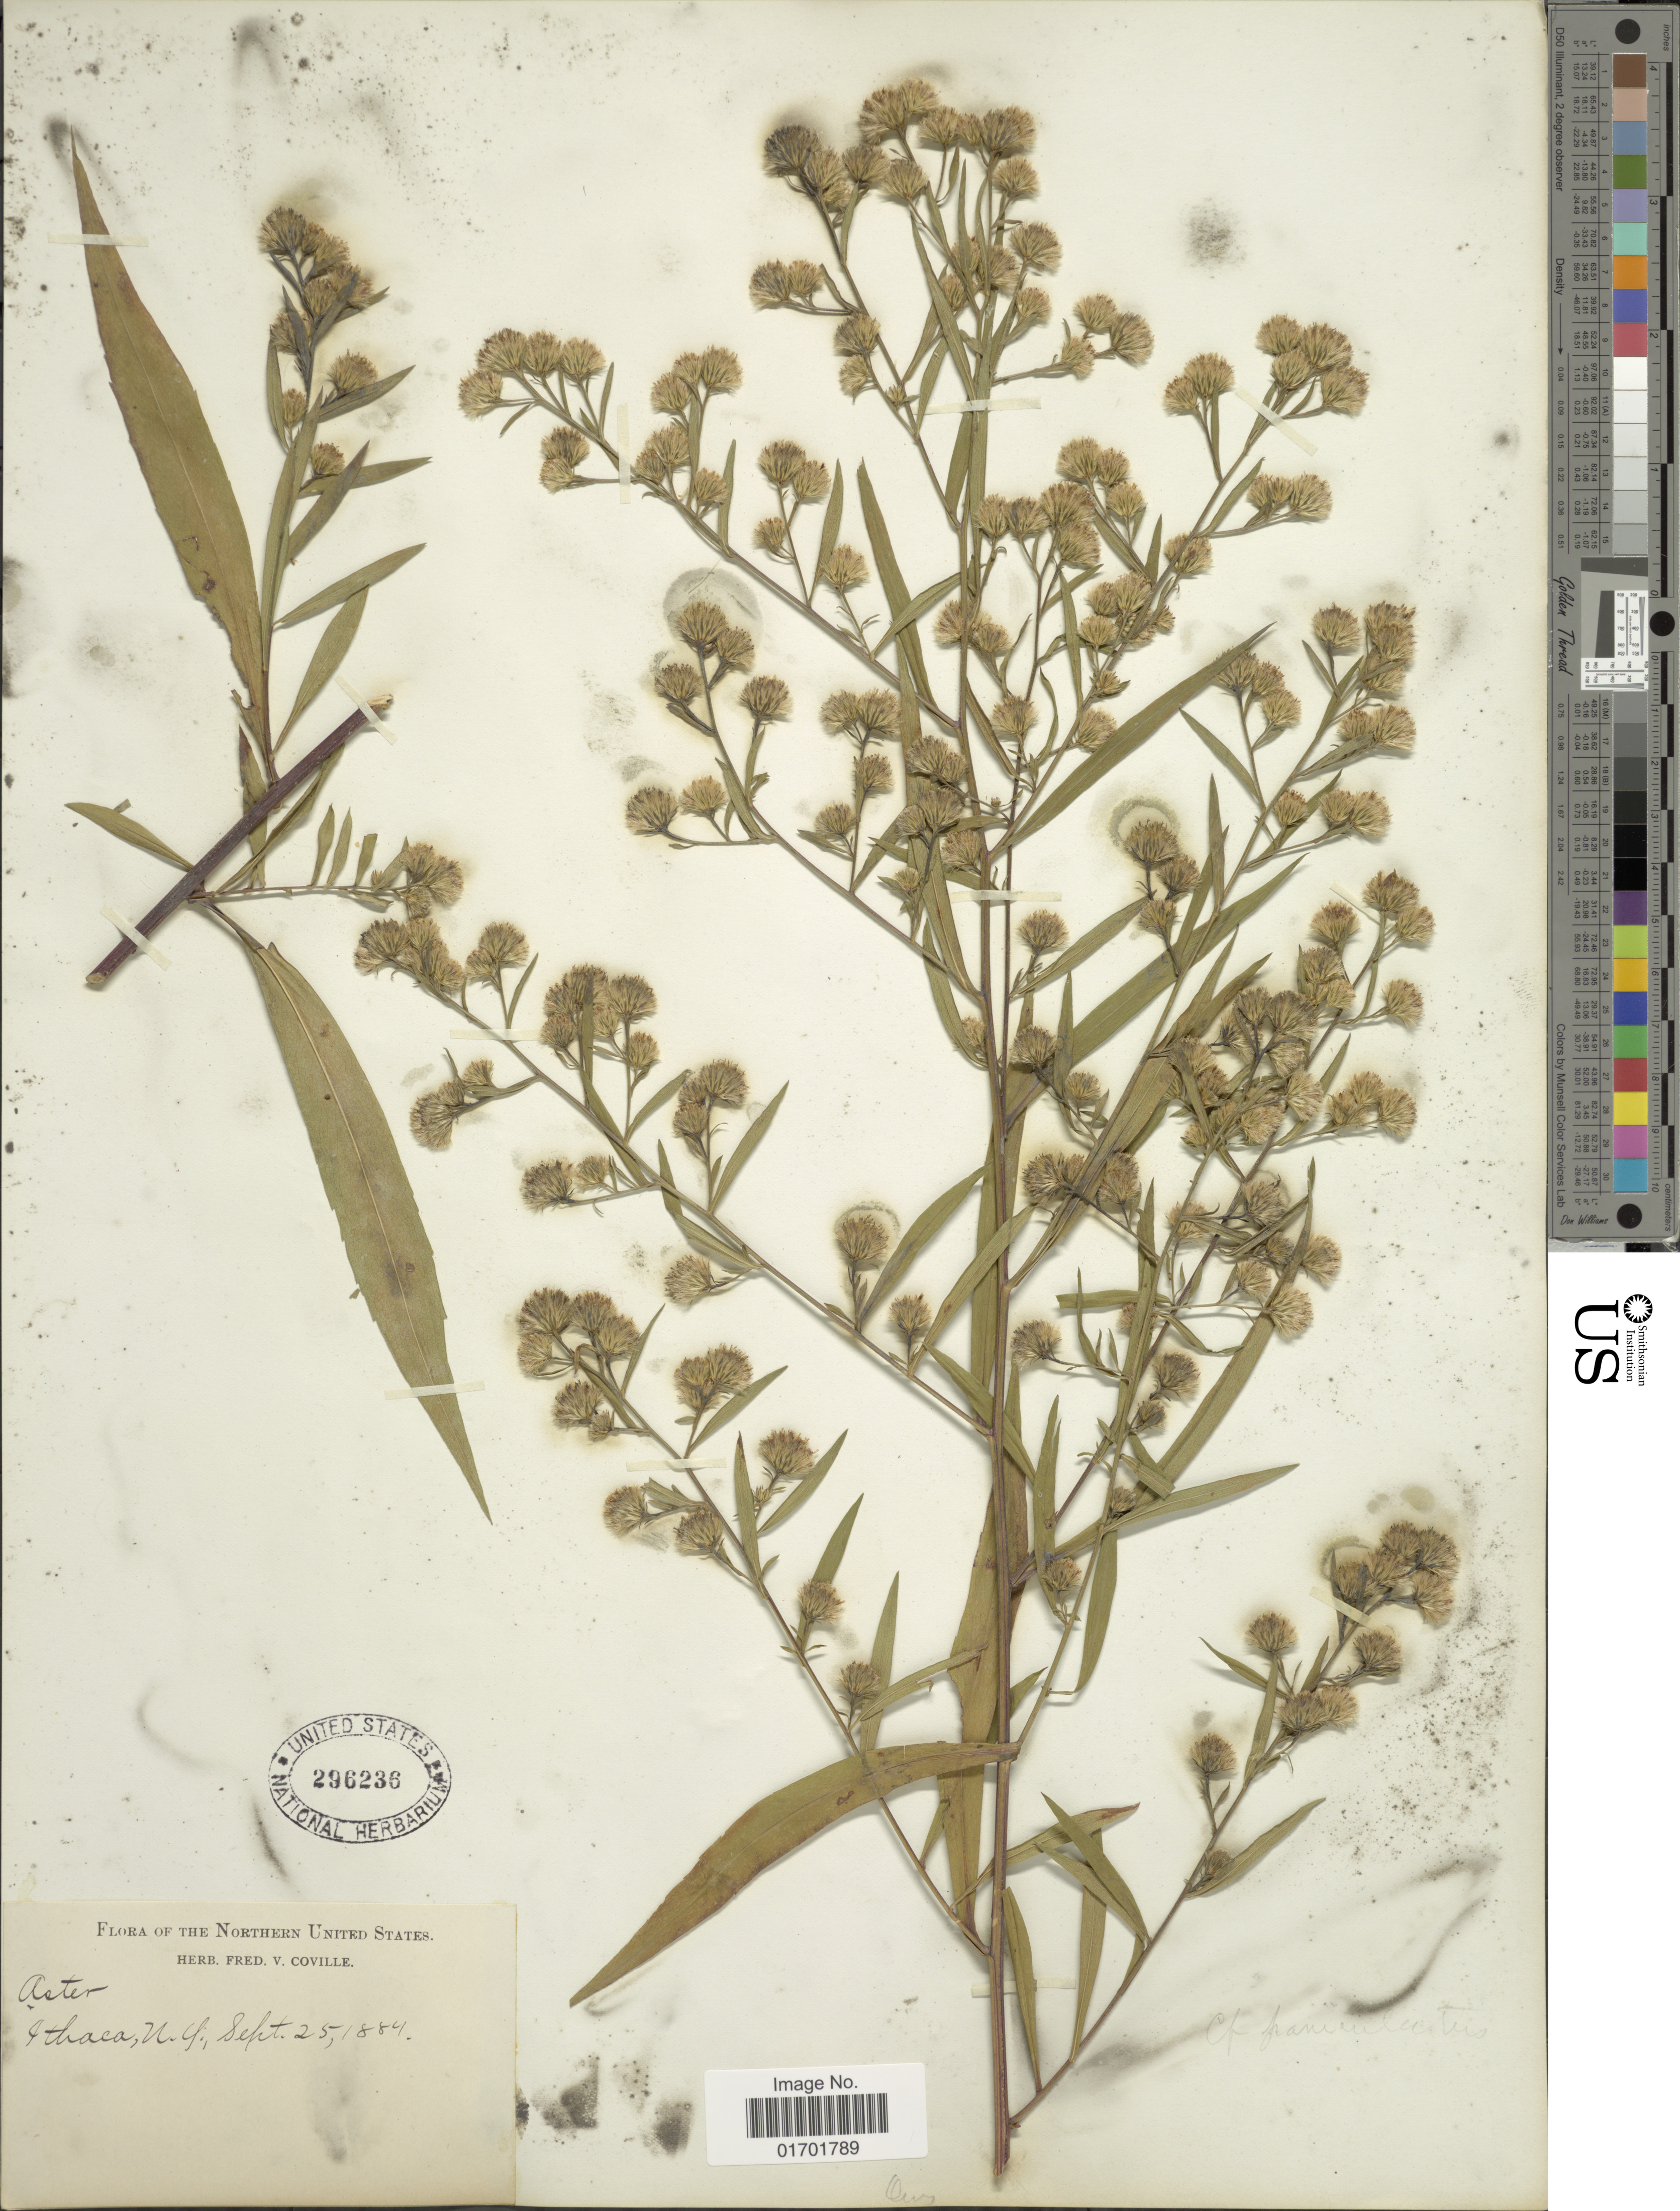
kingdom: Plantae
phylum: Tracheophyta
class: Magnoliopsida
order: Asterales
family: Asteraceae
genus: Symphyotrichum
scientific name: Symphyotrichum lanceolatum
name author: (Willd.) G.L. Nesom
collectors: ex herb. F. V. Coville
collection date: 1884-09-25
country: United States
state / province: New York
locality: Northern Unites States, Ithaca.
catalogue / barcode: US 296236